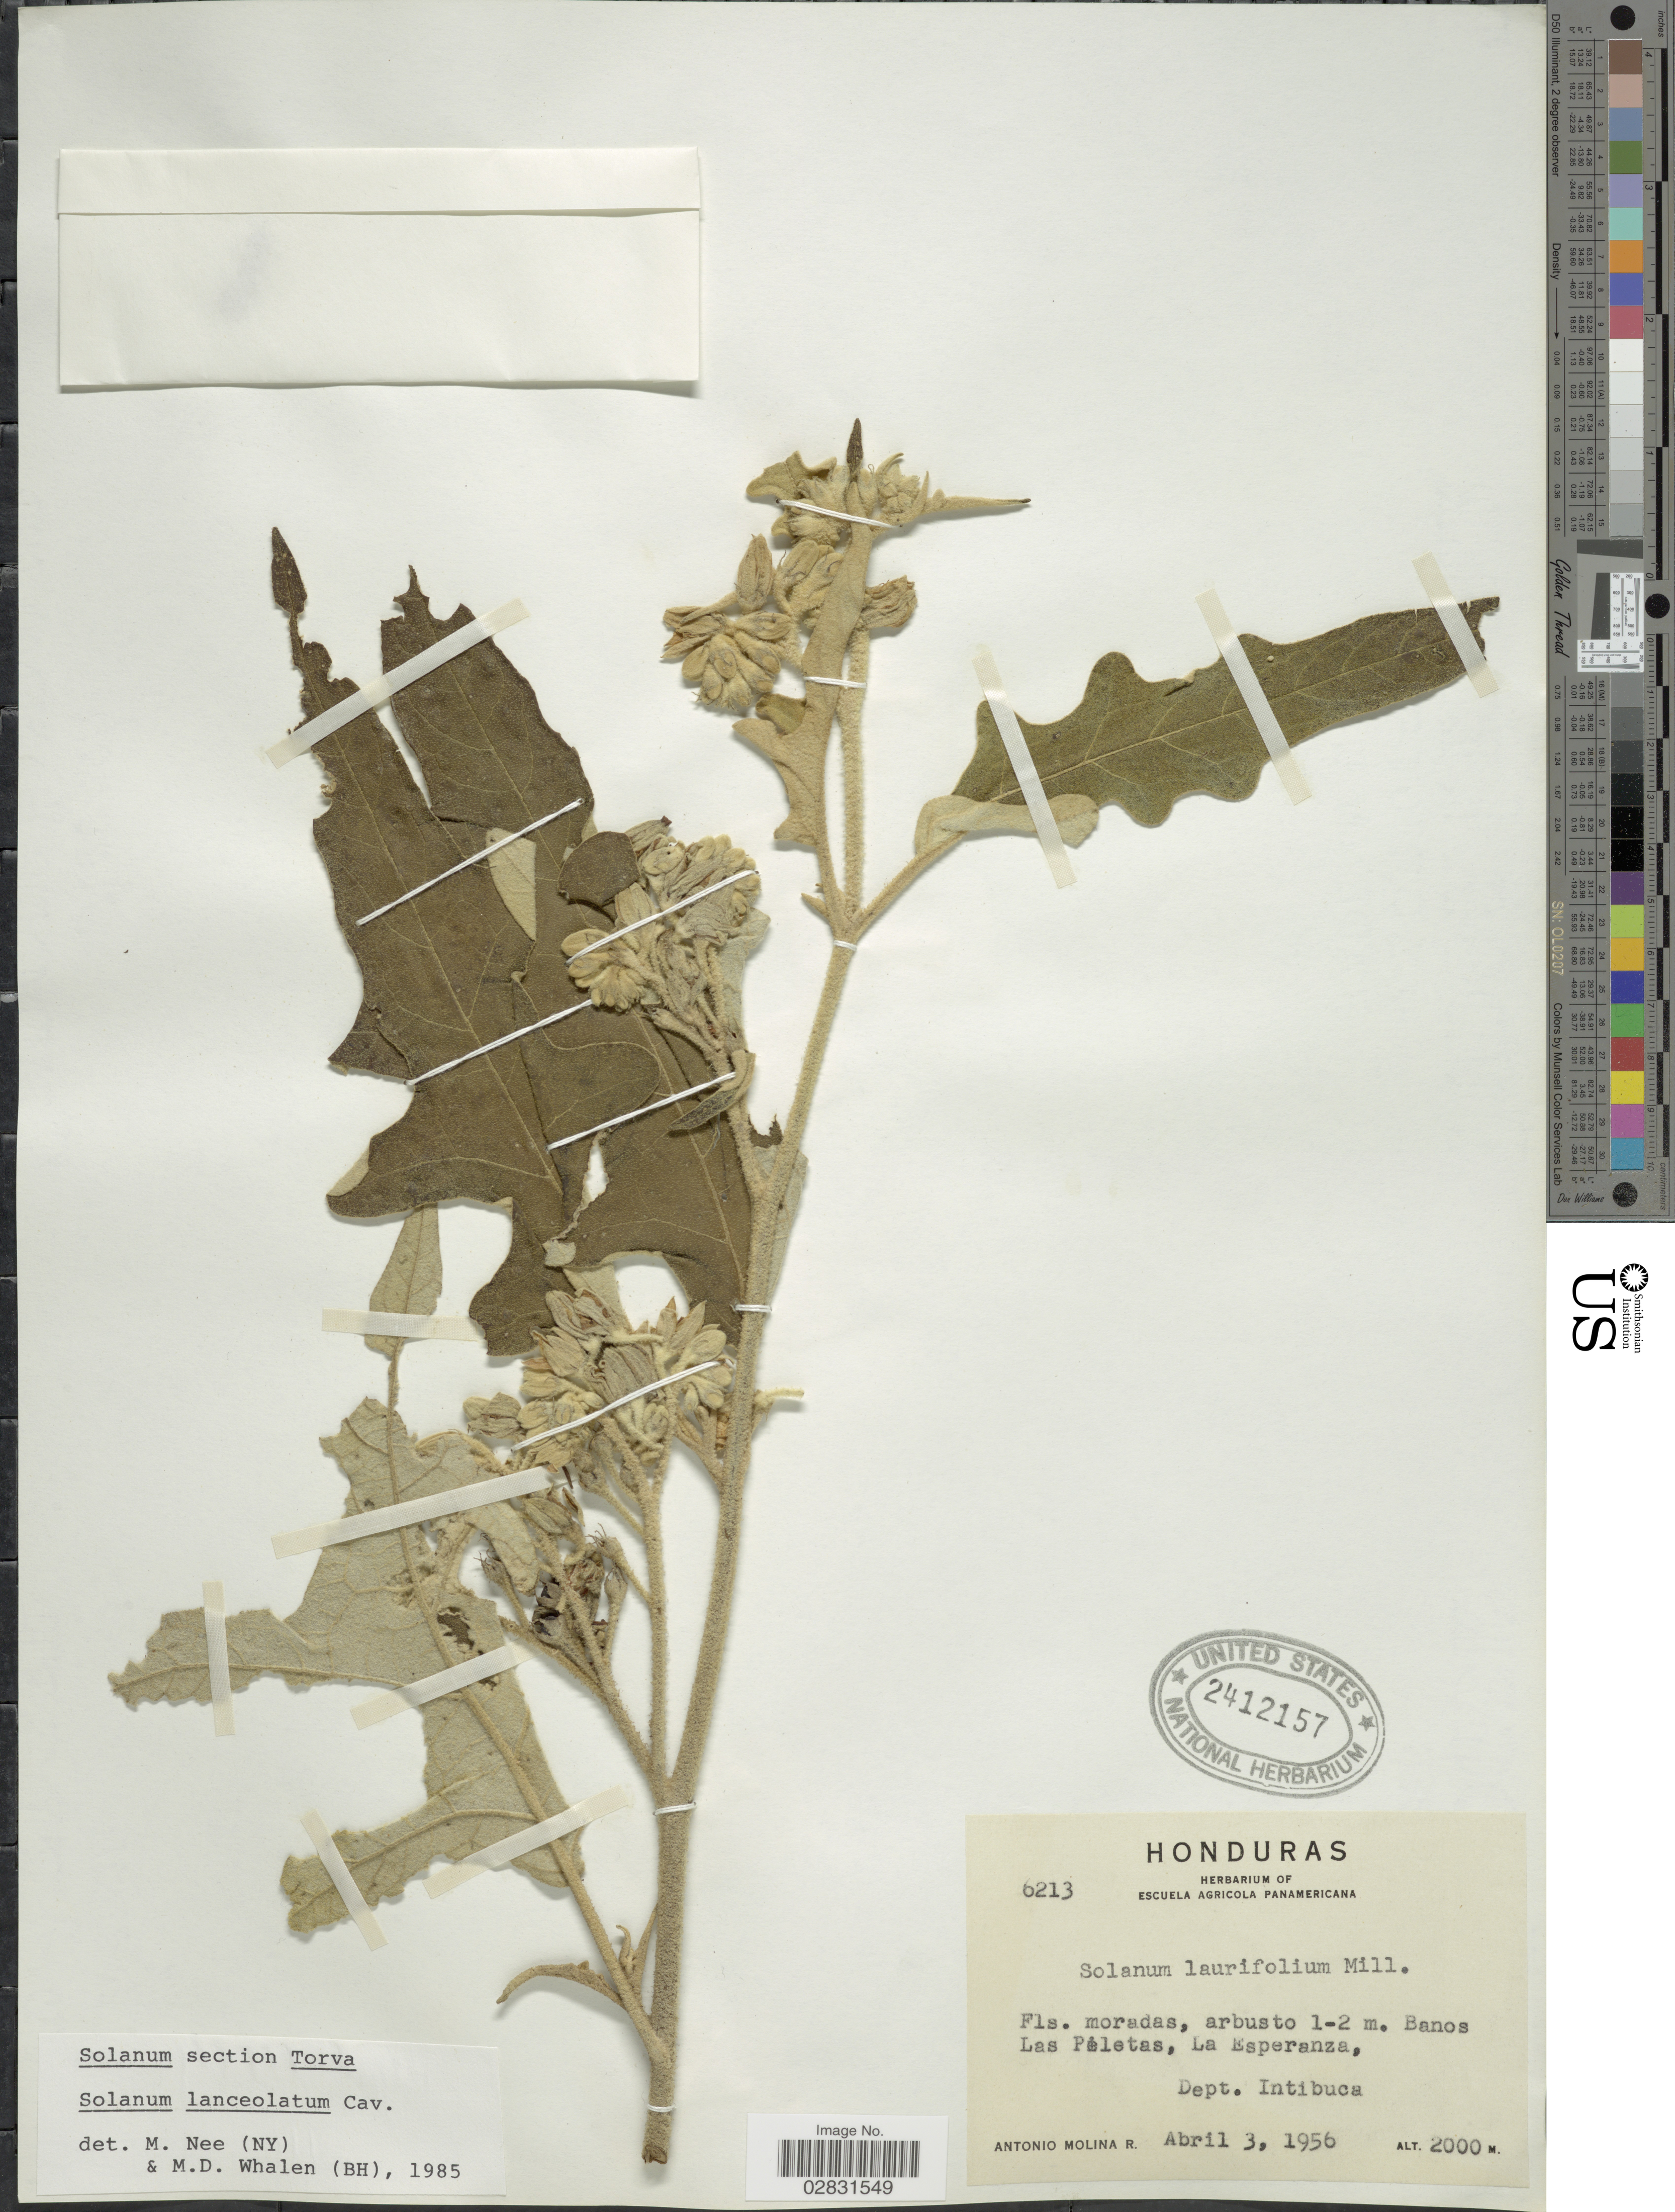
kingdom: Plantae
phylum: Tracheophyta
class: Magnoliopsida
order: Solanales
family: Solanaceae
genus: Solanum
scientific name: Solanum lanceolatum Berthault, nom. illeg.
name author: Berthault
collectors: A. Molina R.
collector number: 6213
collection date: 1956-04-03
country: Honduras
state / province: Intibuca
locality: Banos Las Piletas, La Esperanza, Dept. Intibuca.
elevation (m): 2000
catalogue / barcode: US 2412157